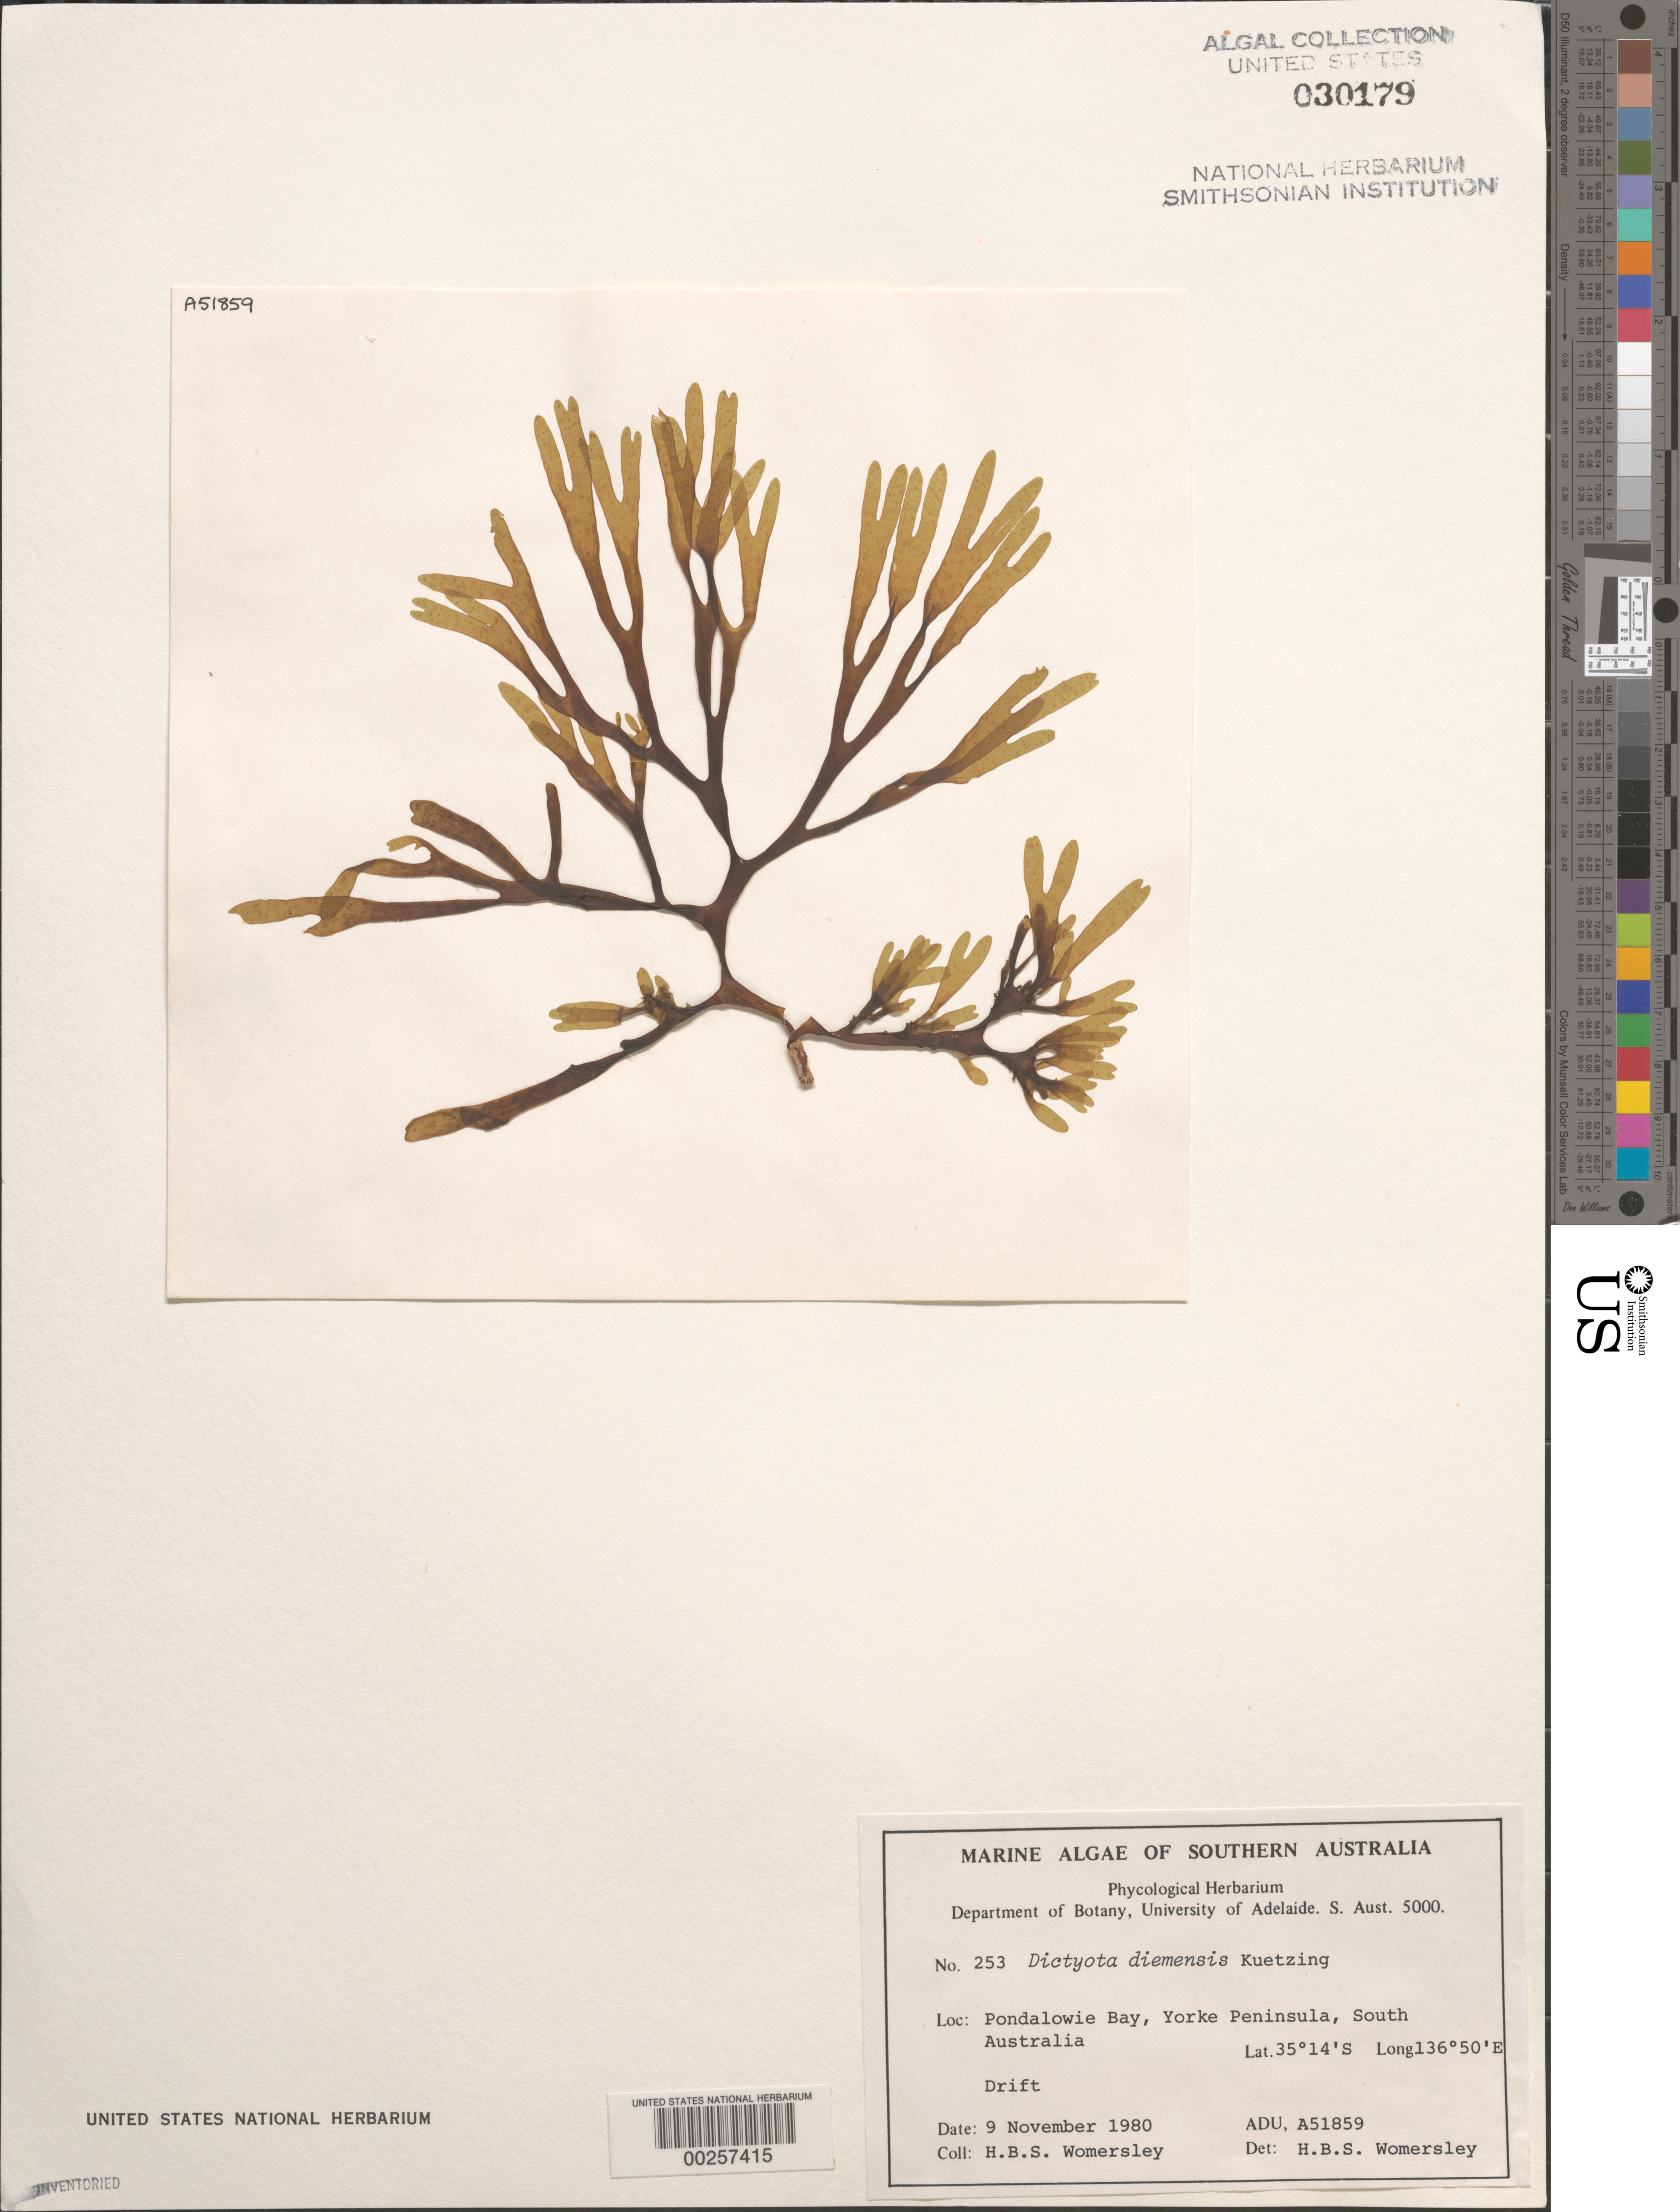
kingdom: Chromista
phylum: Ochrophyta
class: Phaeophyceae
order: Dictyotales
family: Dictyotaceae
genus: Dictyota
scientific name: Dictyota diemensis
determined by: Womersley, H. B. S.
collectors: H. B. S. Womersley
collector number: ADU A51859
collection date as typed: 09 Nov 1980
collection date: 1980-11-09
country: Australia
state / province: South Australia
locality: Pondalowie bay, yorke peninsula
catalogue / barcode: US 30179